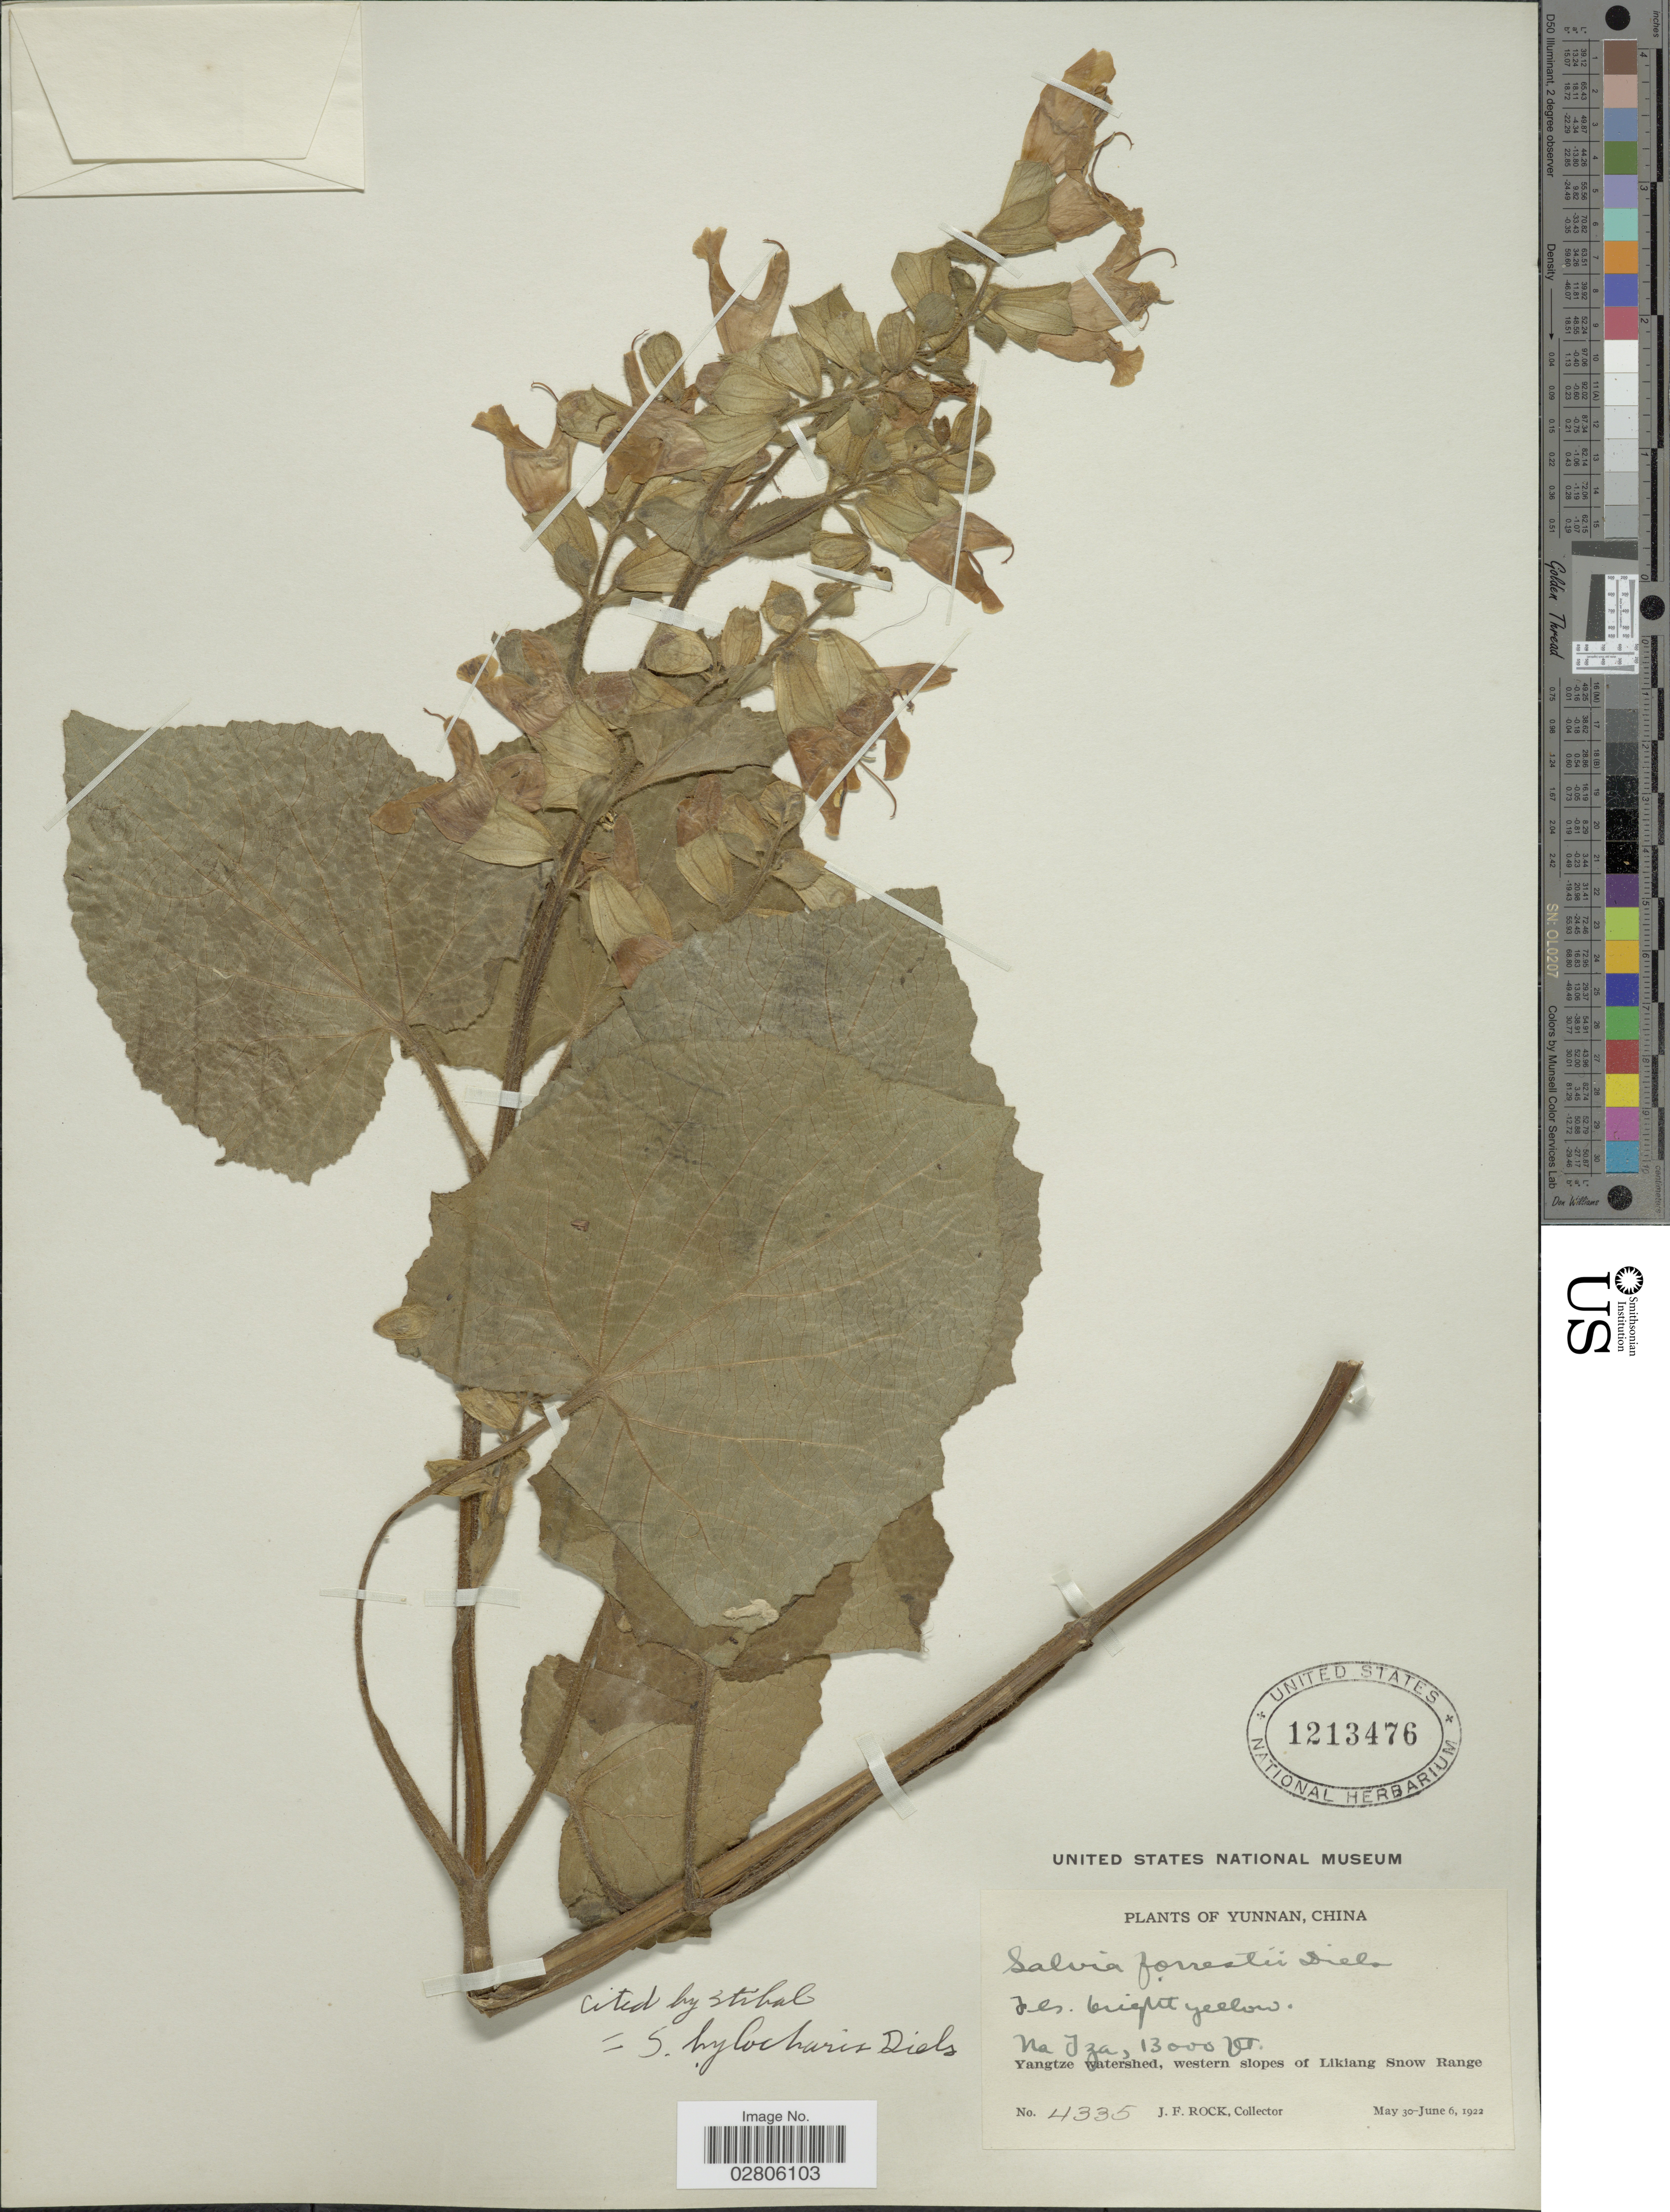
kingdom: Plantae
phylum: Tracheophyta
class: Magnoliopsida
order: Lamiales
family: Lamiaceae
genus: Salvia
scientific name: Salvia hylocharis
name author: Diels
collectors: J. Rock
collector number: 4335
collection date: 1922-05-30/1922-06-06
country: China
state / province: Yunnan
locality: Na Iza, Yangtze watershed, western slopes of Likiang Snow Range.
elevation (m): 3962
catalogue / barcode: US 1213476